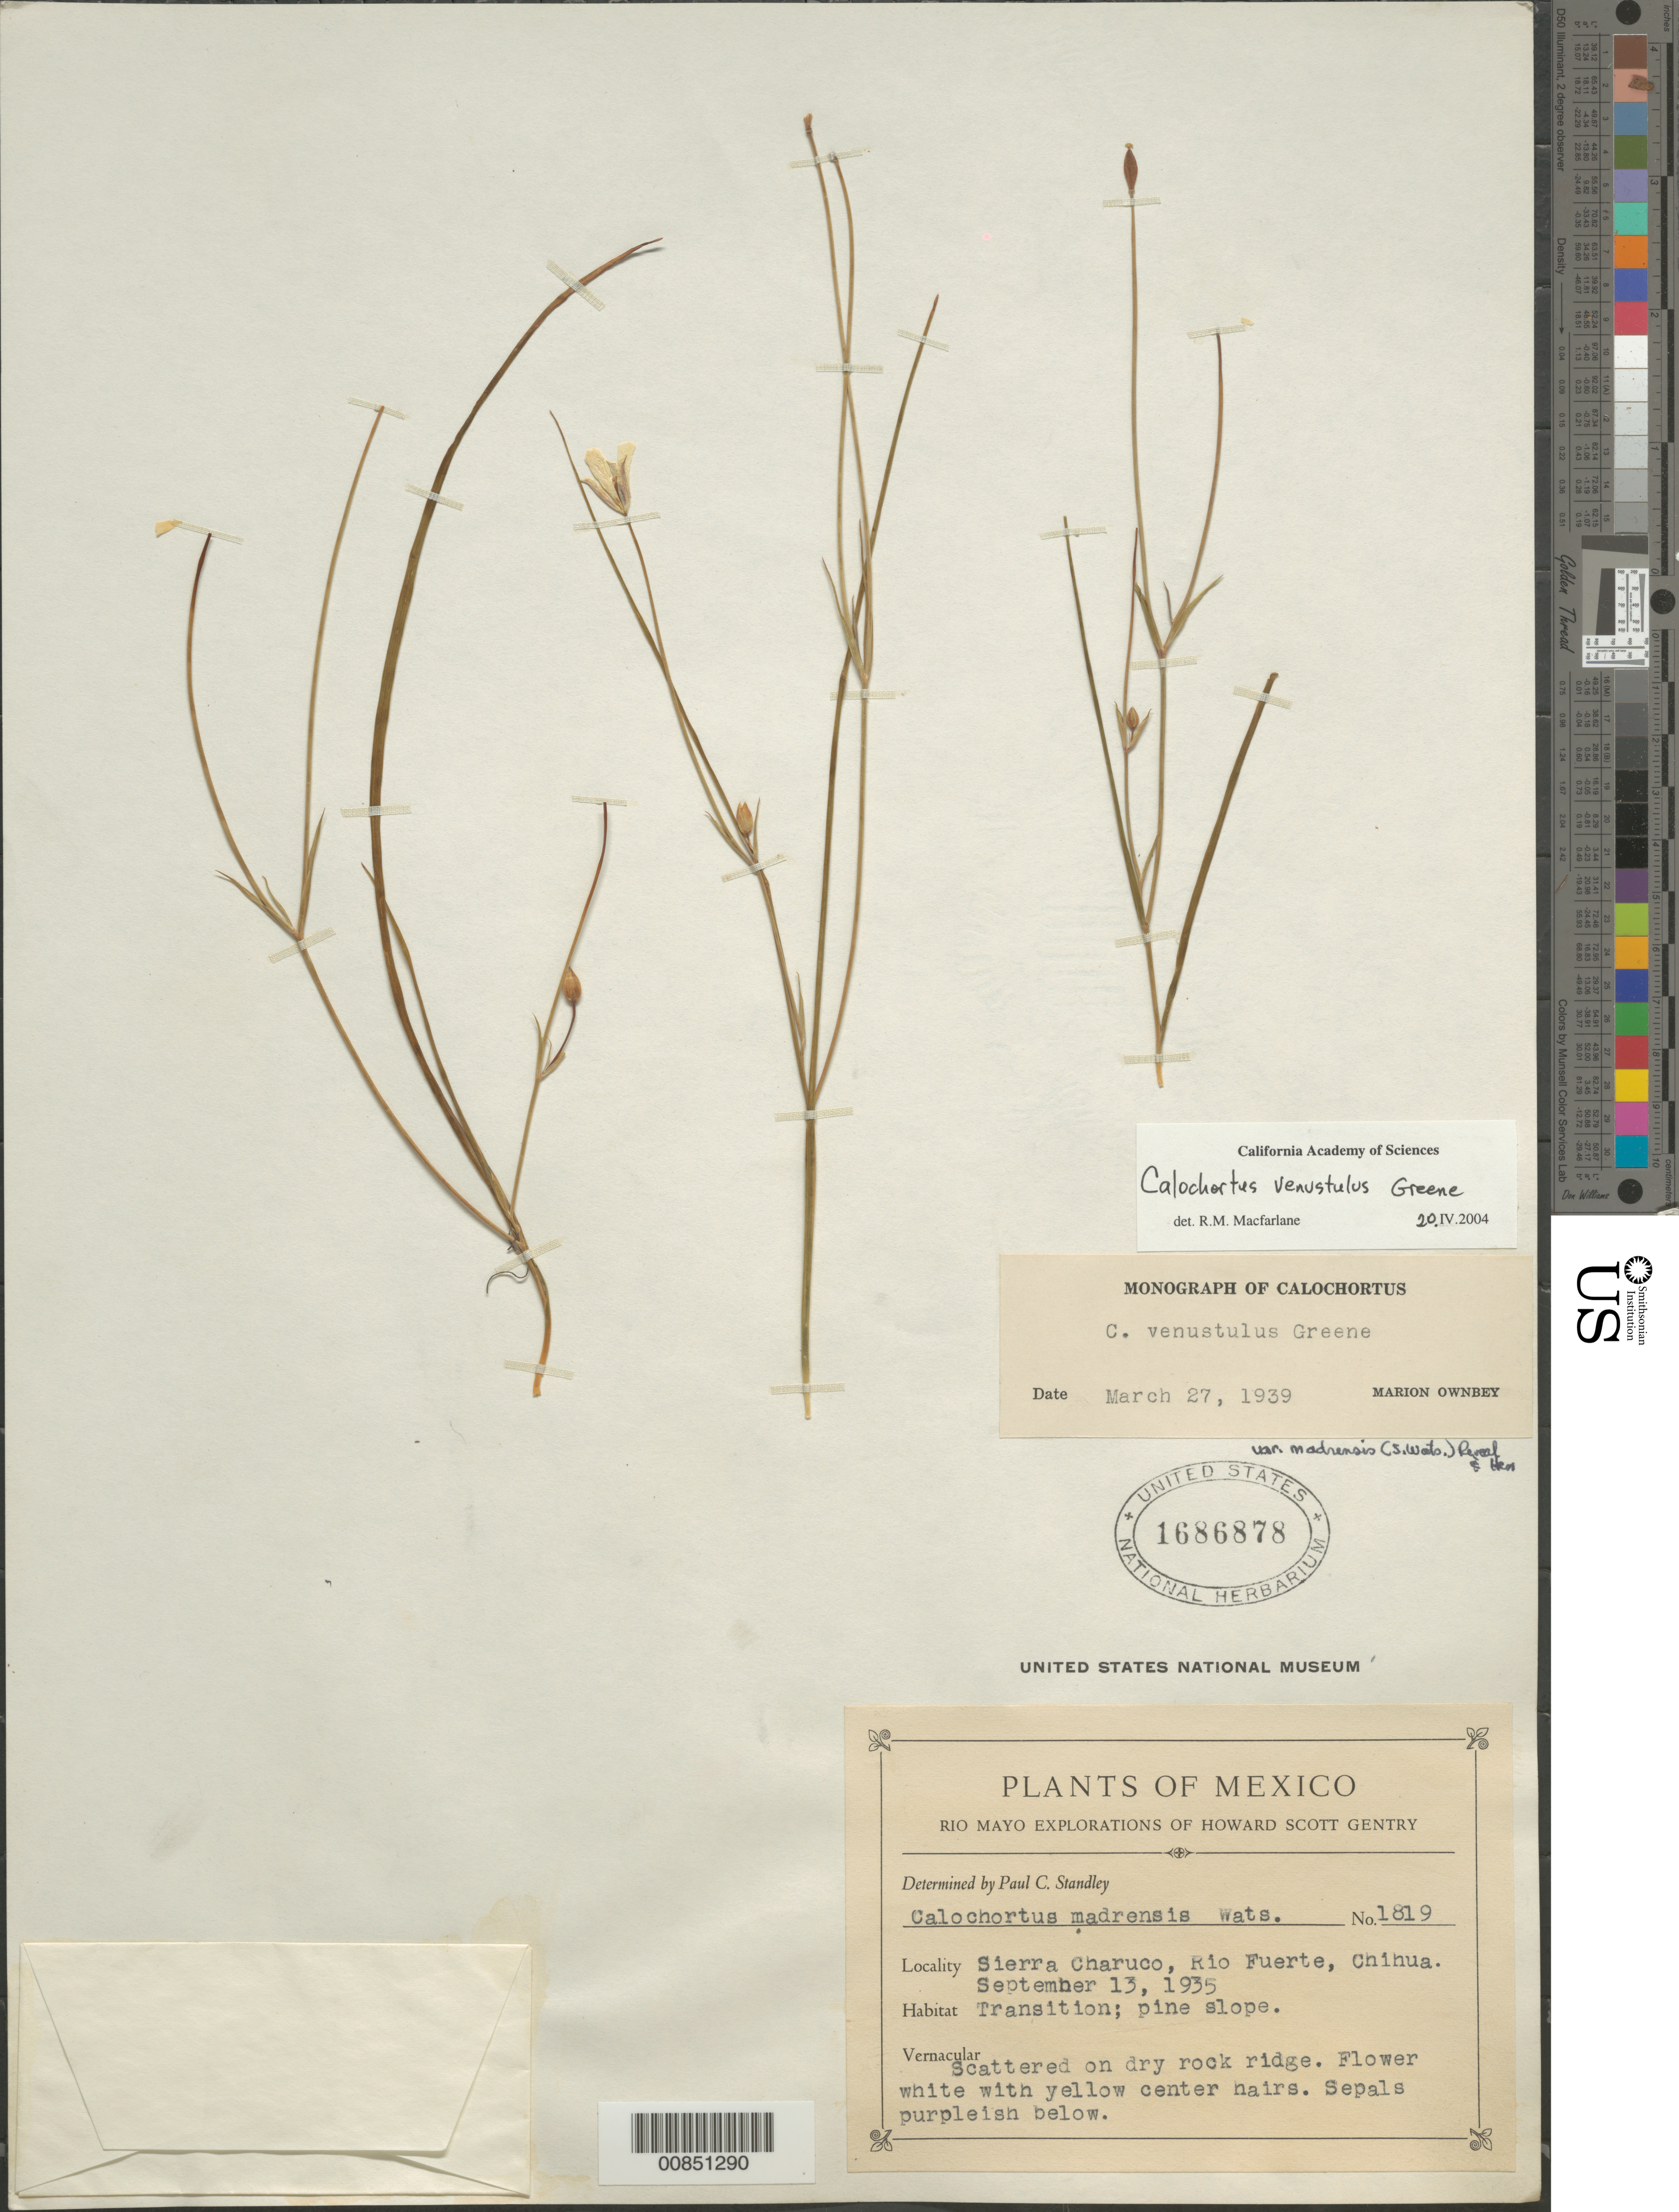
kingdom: Plantae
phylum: Tracheophyta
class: Liliopsida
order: Liliales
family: Liliaceae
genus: Calochortus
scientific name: Calochortus venustulus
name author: Greene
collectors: H. S. Gentry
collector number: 1819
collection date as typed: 13 Sep 1935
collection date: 1935-09-13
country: Mexico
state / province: Chihuahua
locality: Sierra Charuco, Río Fuerte, Chihuahua.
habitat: Transition; pine slope. Dry rock ridge.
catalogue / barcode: US 1686878